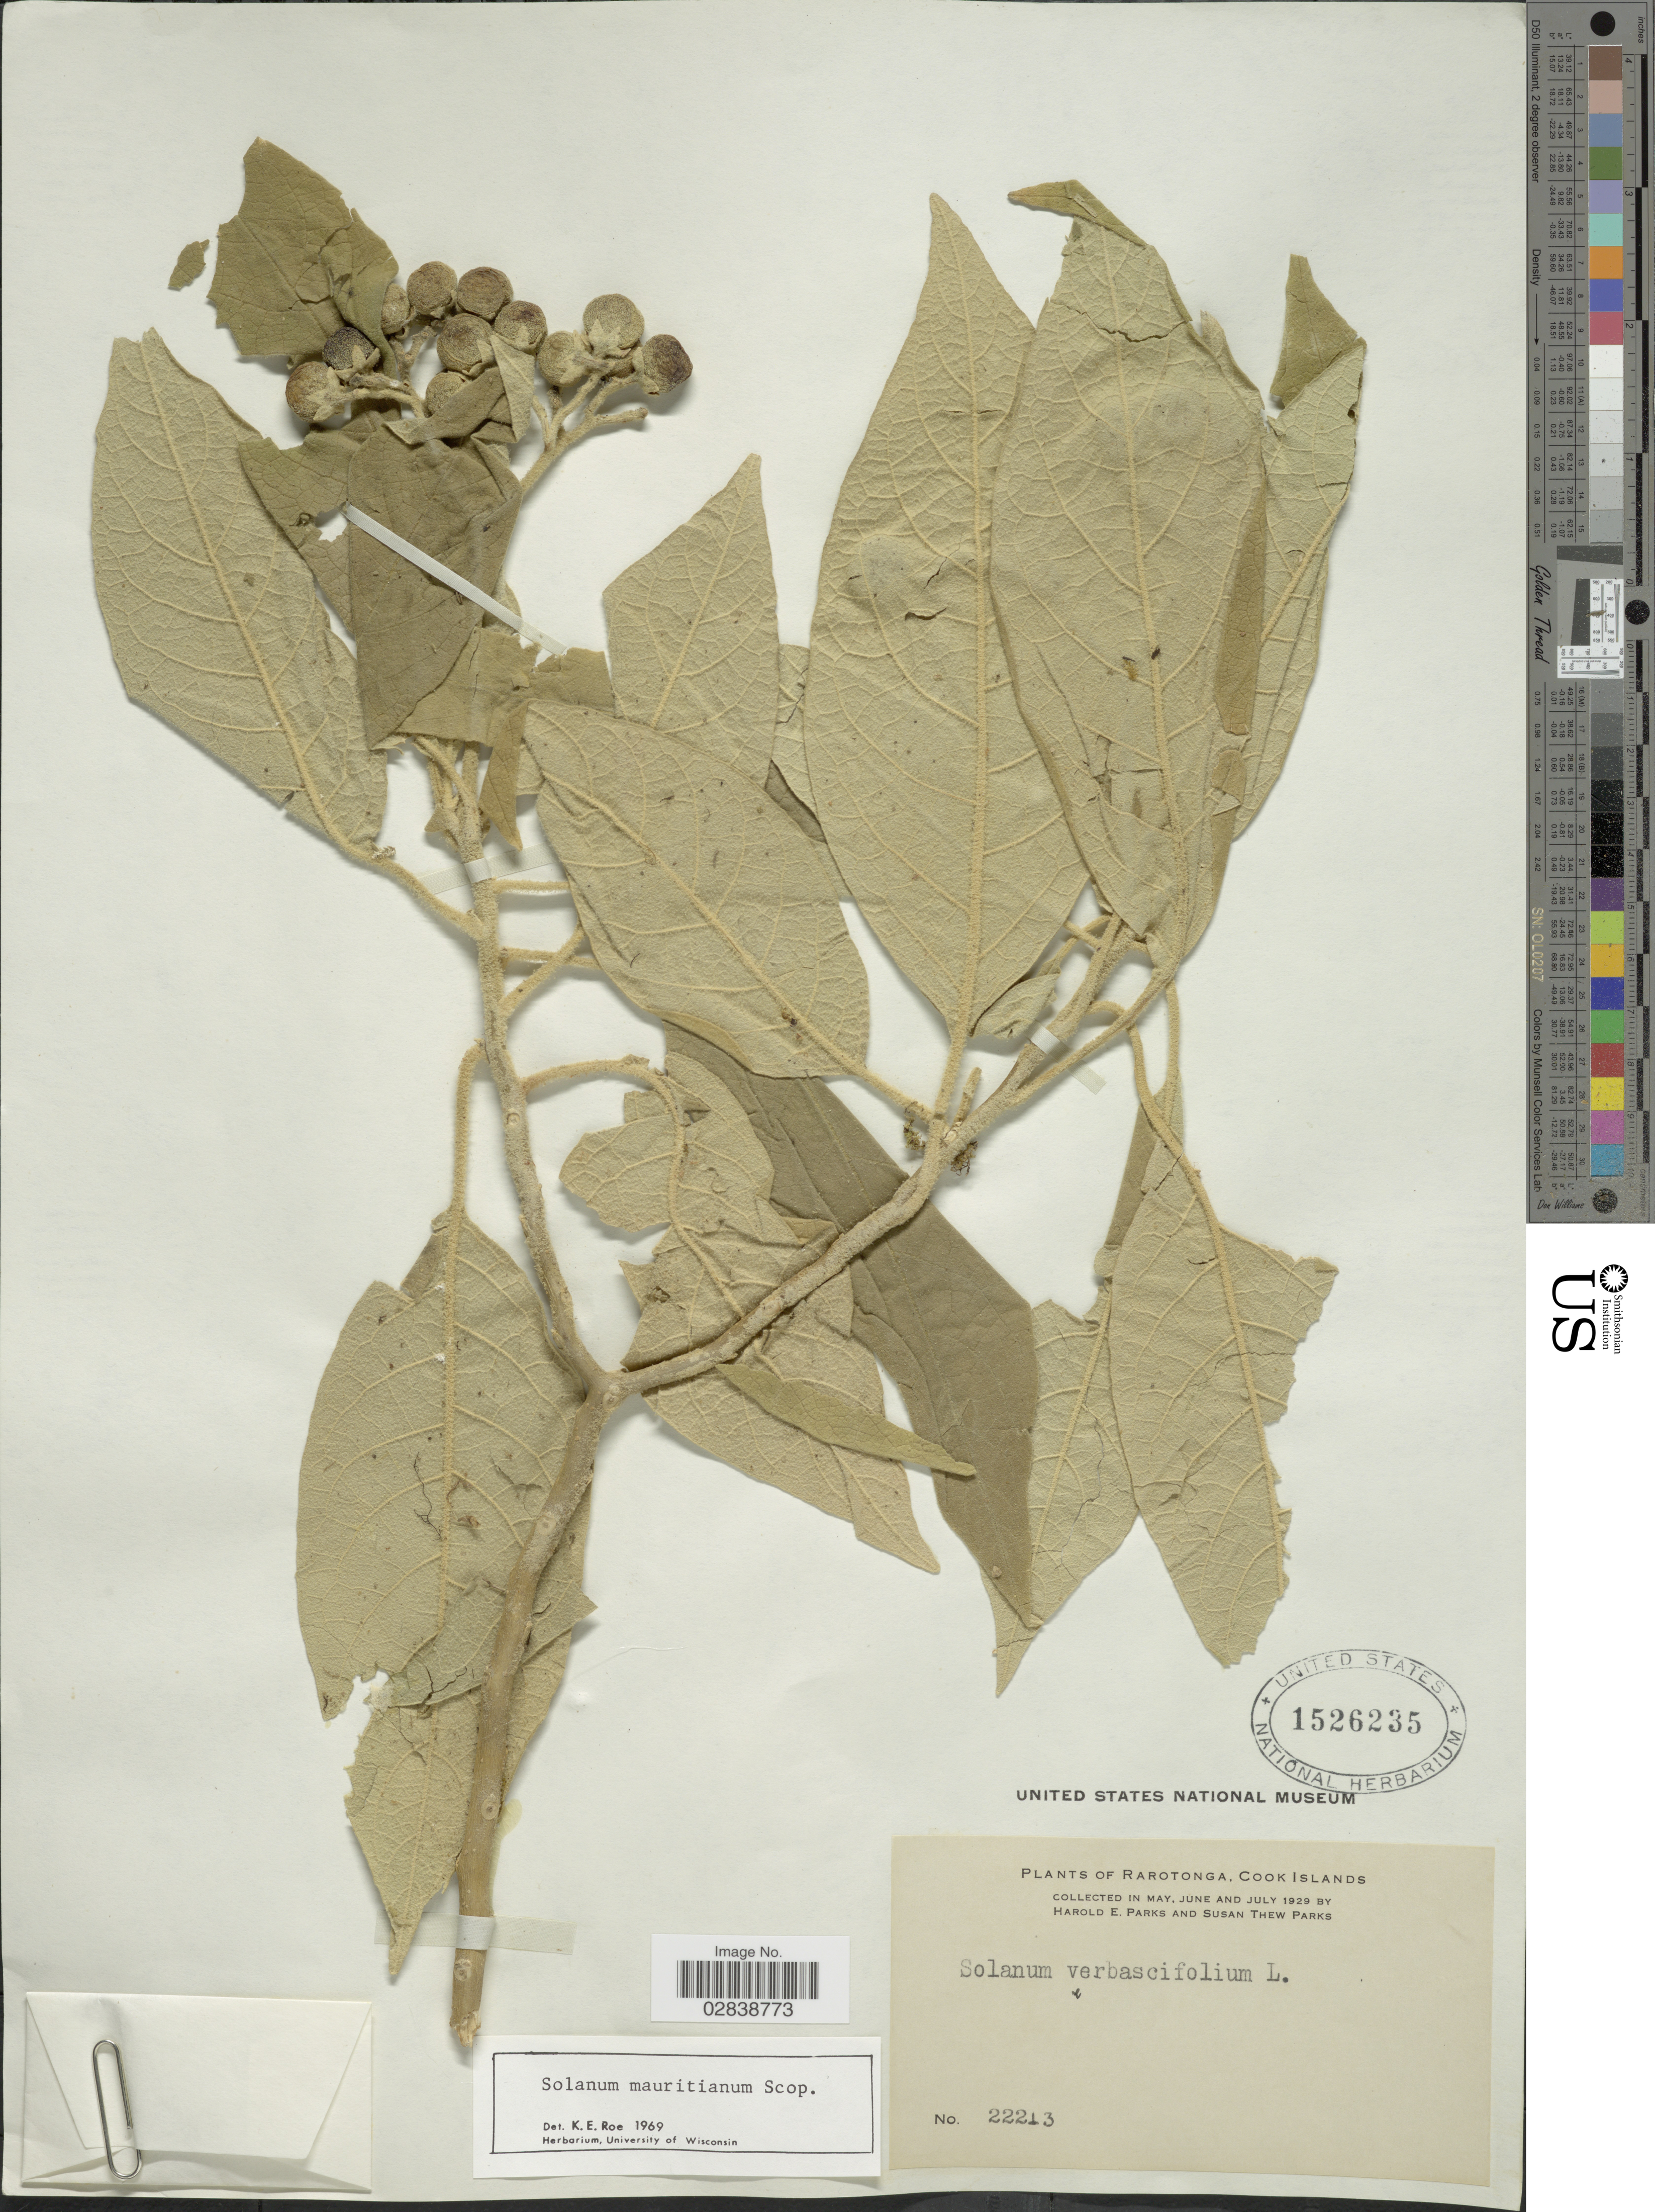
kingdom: Plantae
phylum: Tracheophyta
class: Magnoliopsida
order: Solanales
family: Solanaceae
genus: Solanum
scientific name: Solanum mauritianum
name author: Scop.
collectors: H. E. Parks & S. Parks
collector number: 22213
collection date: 1929-05/1929-07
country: Cook Islands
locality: Rarotoga.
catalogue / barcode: US 1526235